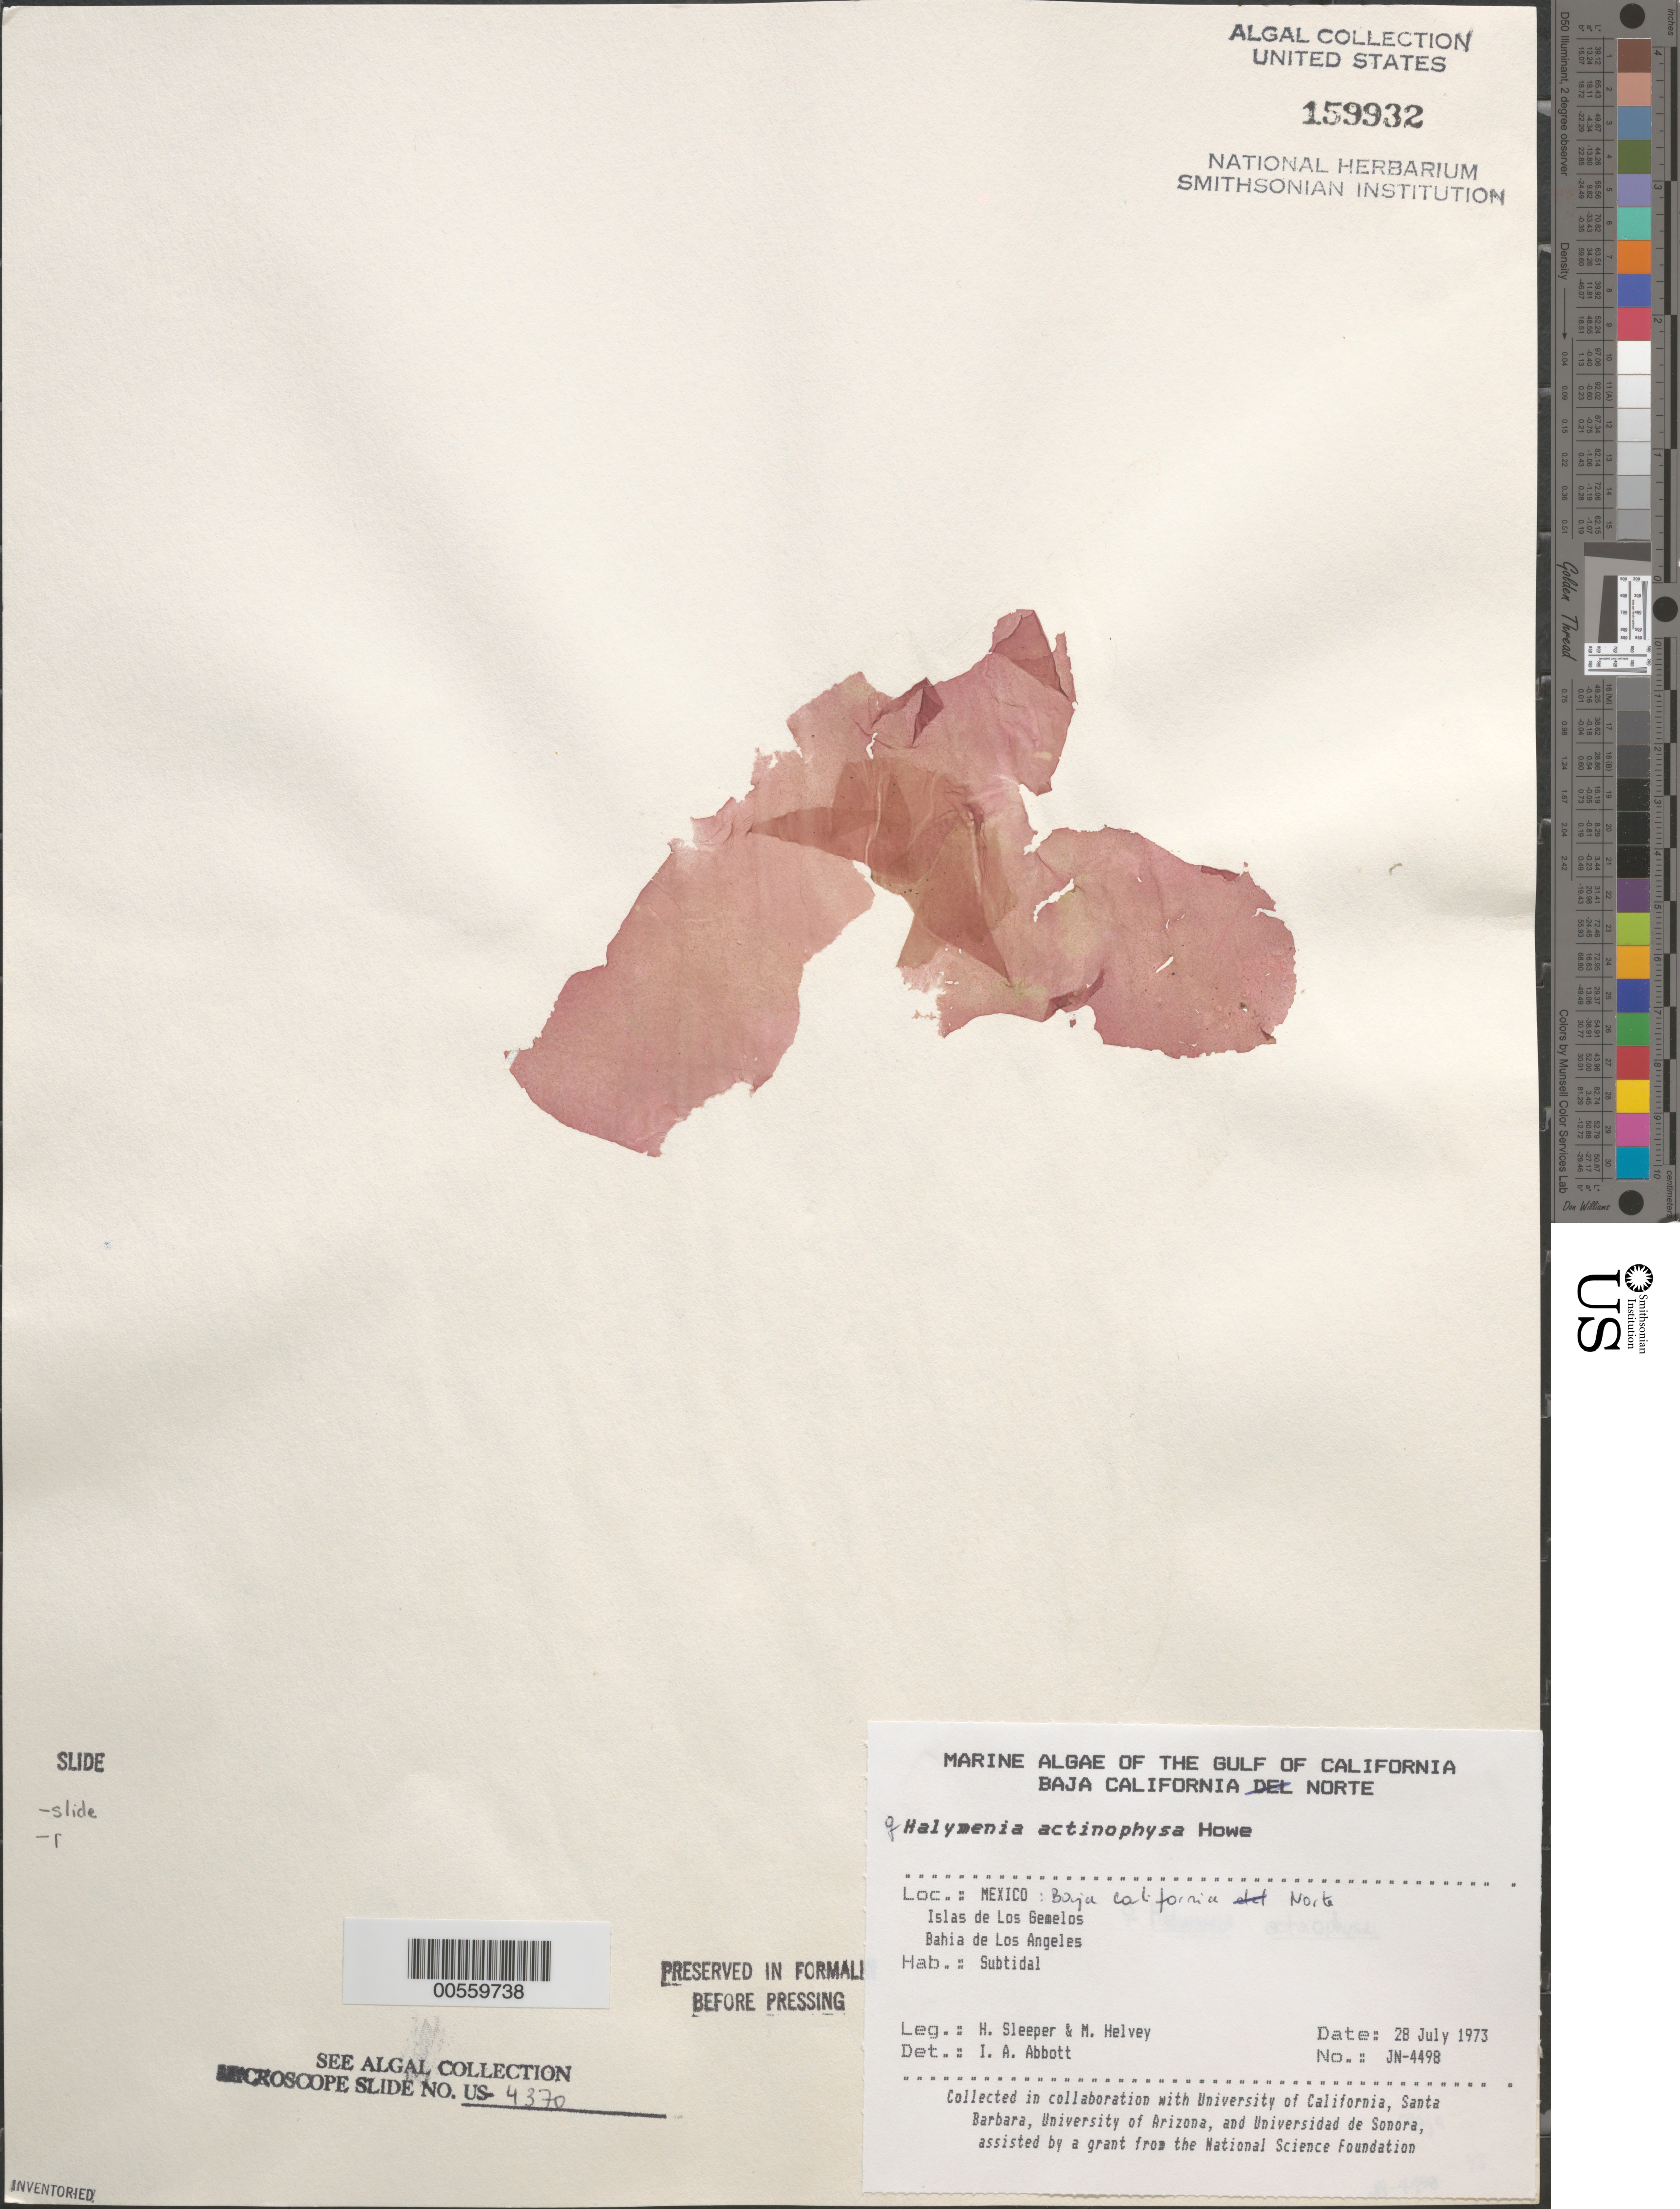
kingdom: Plantae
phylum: Rhodophyta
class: Florideophyceae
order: Halymeniales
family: Halymeniaceae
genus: Halymenia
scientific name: Halymenia actinophysa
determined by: Abbott, Isabella A.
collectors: H. Sleeper & M. Helvey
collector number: Jn-4498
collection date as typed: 28 Jul 1973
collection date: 1973-07-28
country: Mexico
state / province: Baja California Norte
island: Isla de Los Gemelitos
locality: Bahia de los Angeles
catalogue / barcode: US 159932